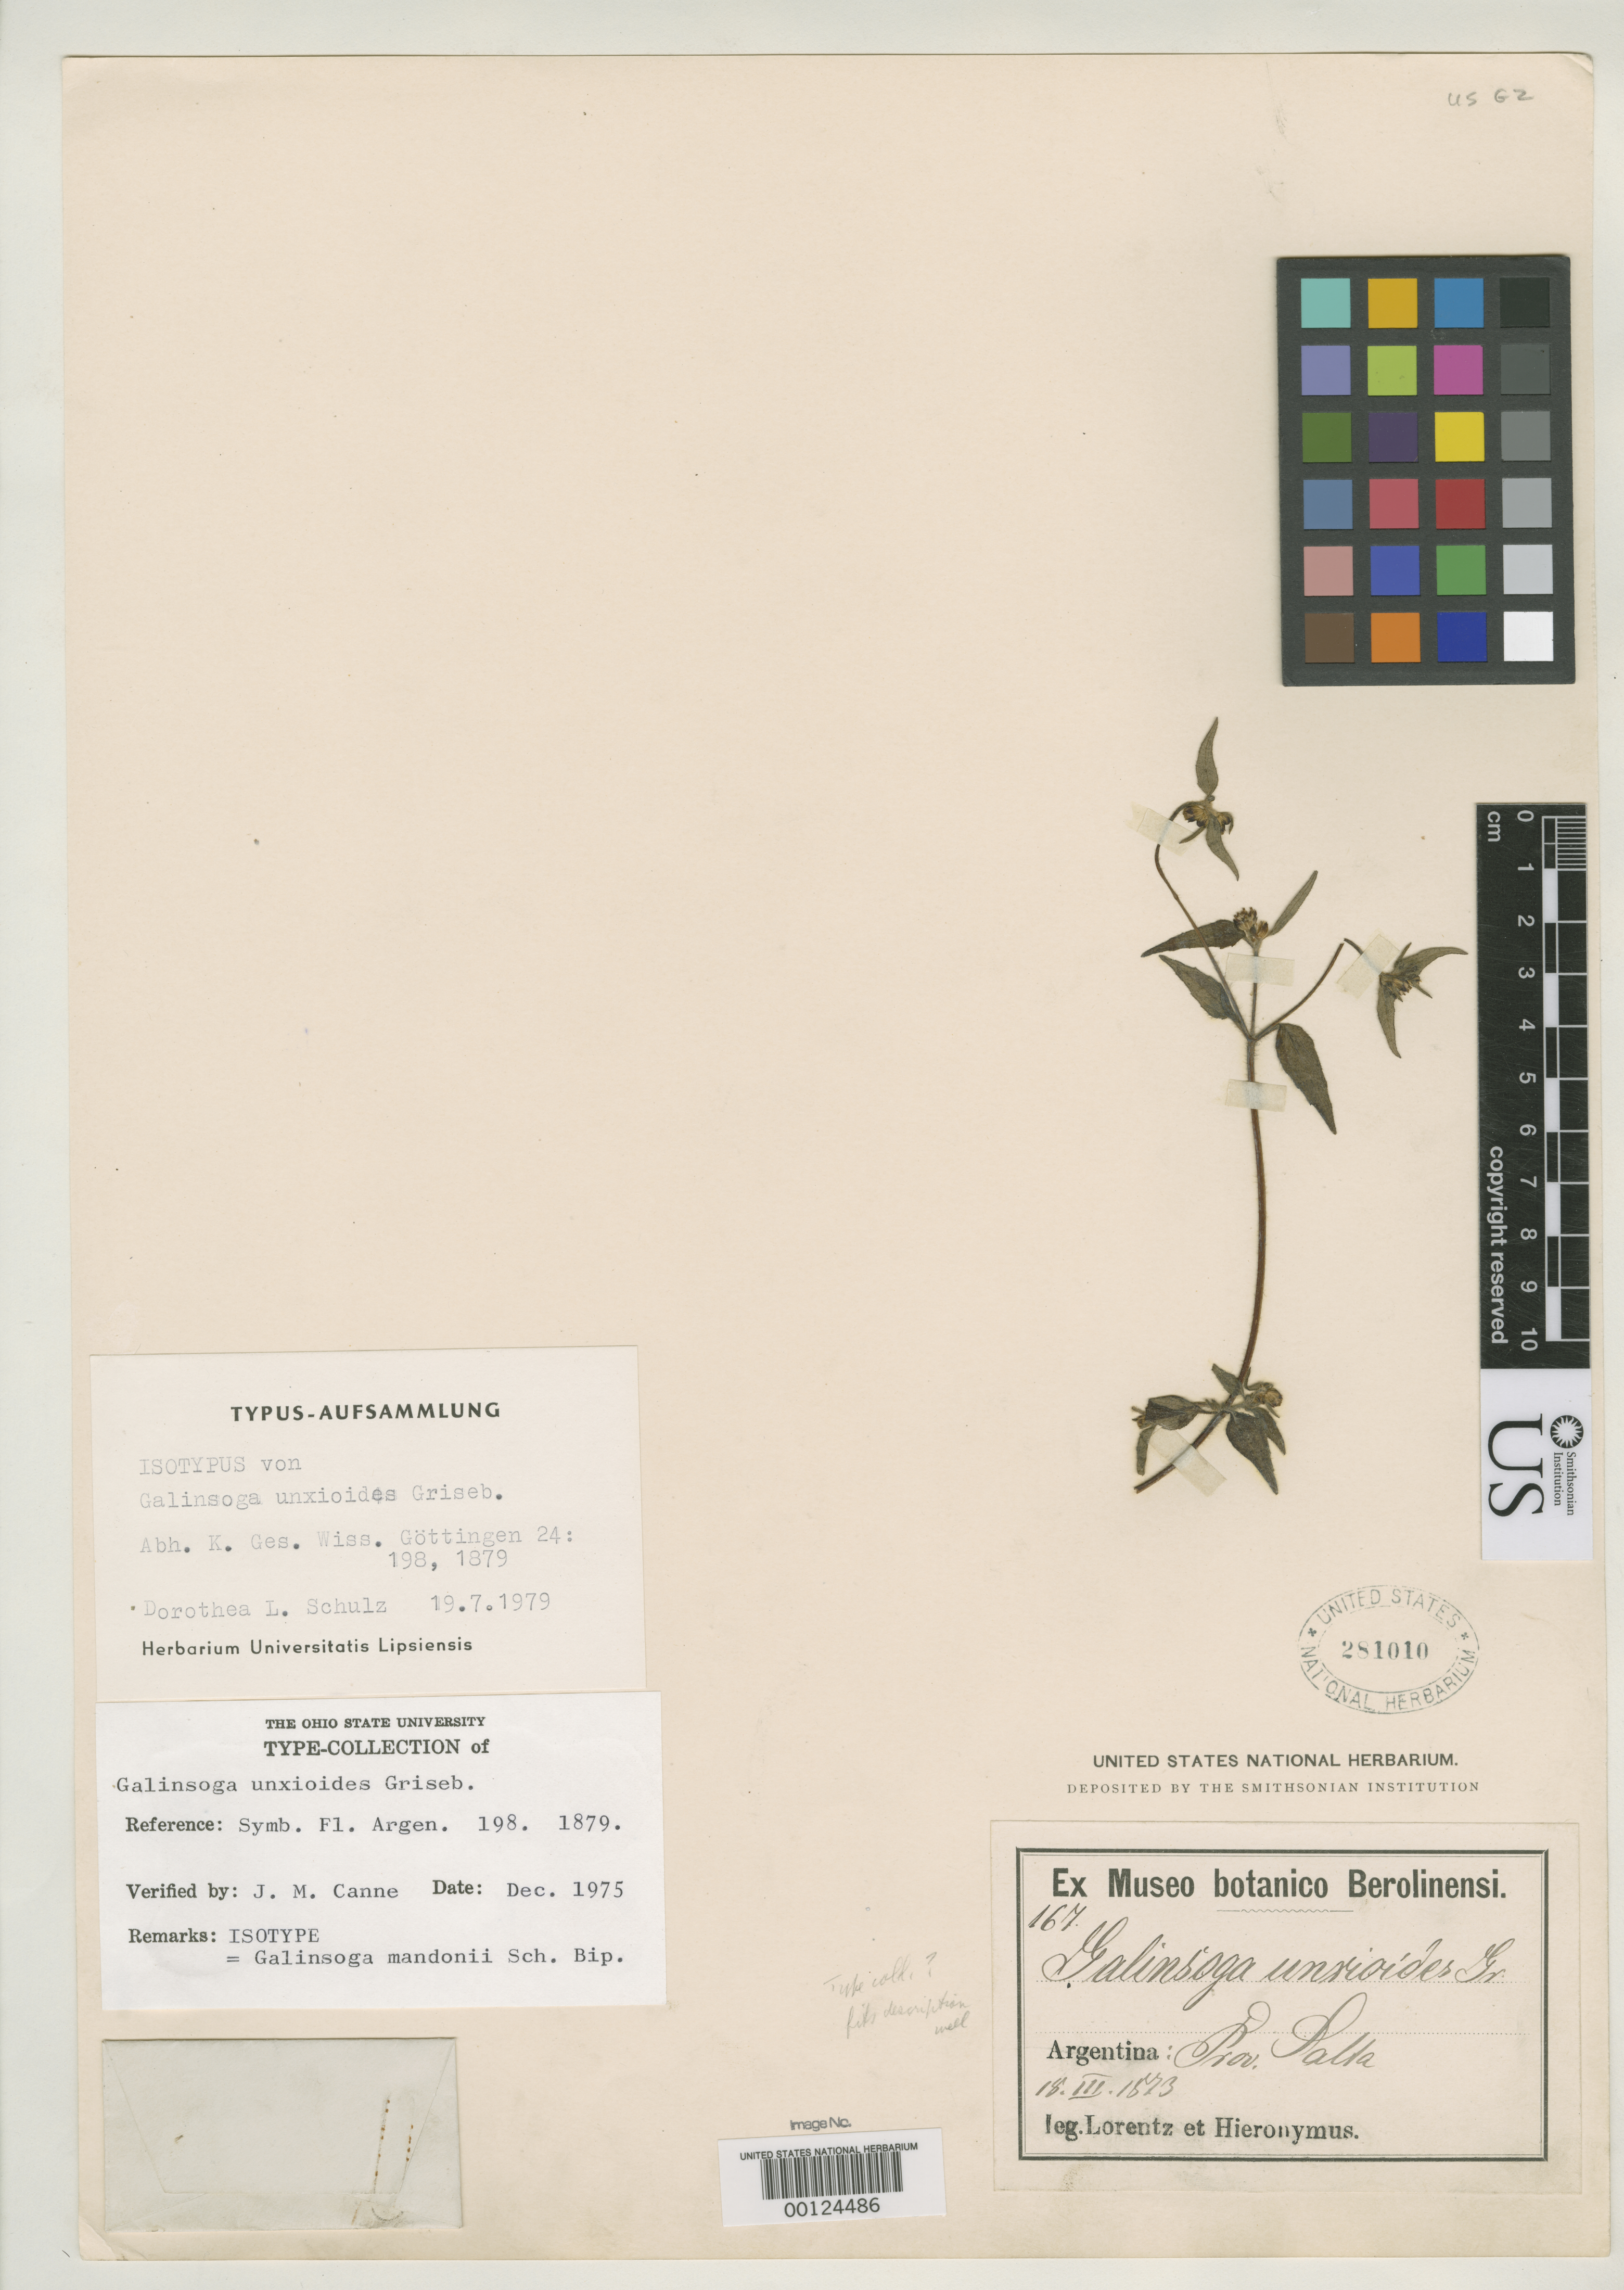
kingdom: Plantae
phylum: Tracheophyta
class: Magnoliopsida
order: Asterales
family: Asteraceae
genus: Galinsoga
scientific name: Galinsoga unxioides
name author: Griseb.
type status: Isotype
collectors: P. G. Lorentz & G. H. Hieronymus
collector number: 167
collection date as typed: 18 Mar 1873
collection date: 1873-03-18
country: Argentina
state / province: Salta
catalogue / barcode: US 281010